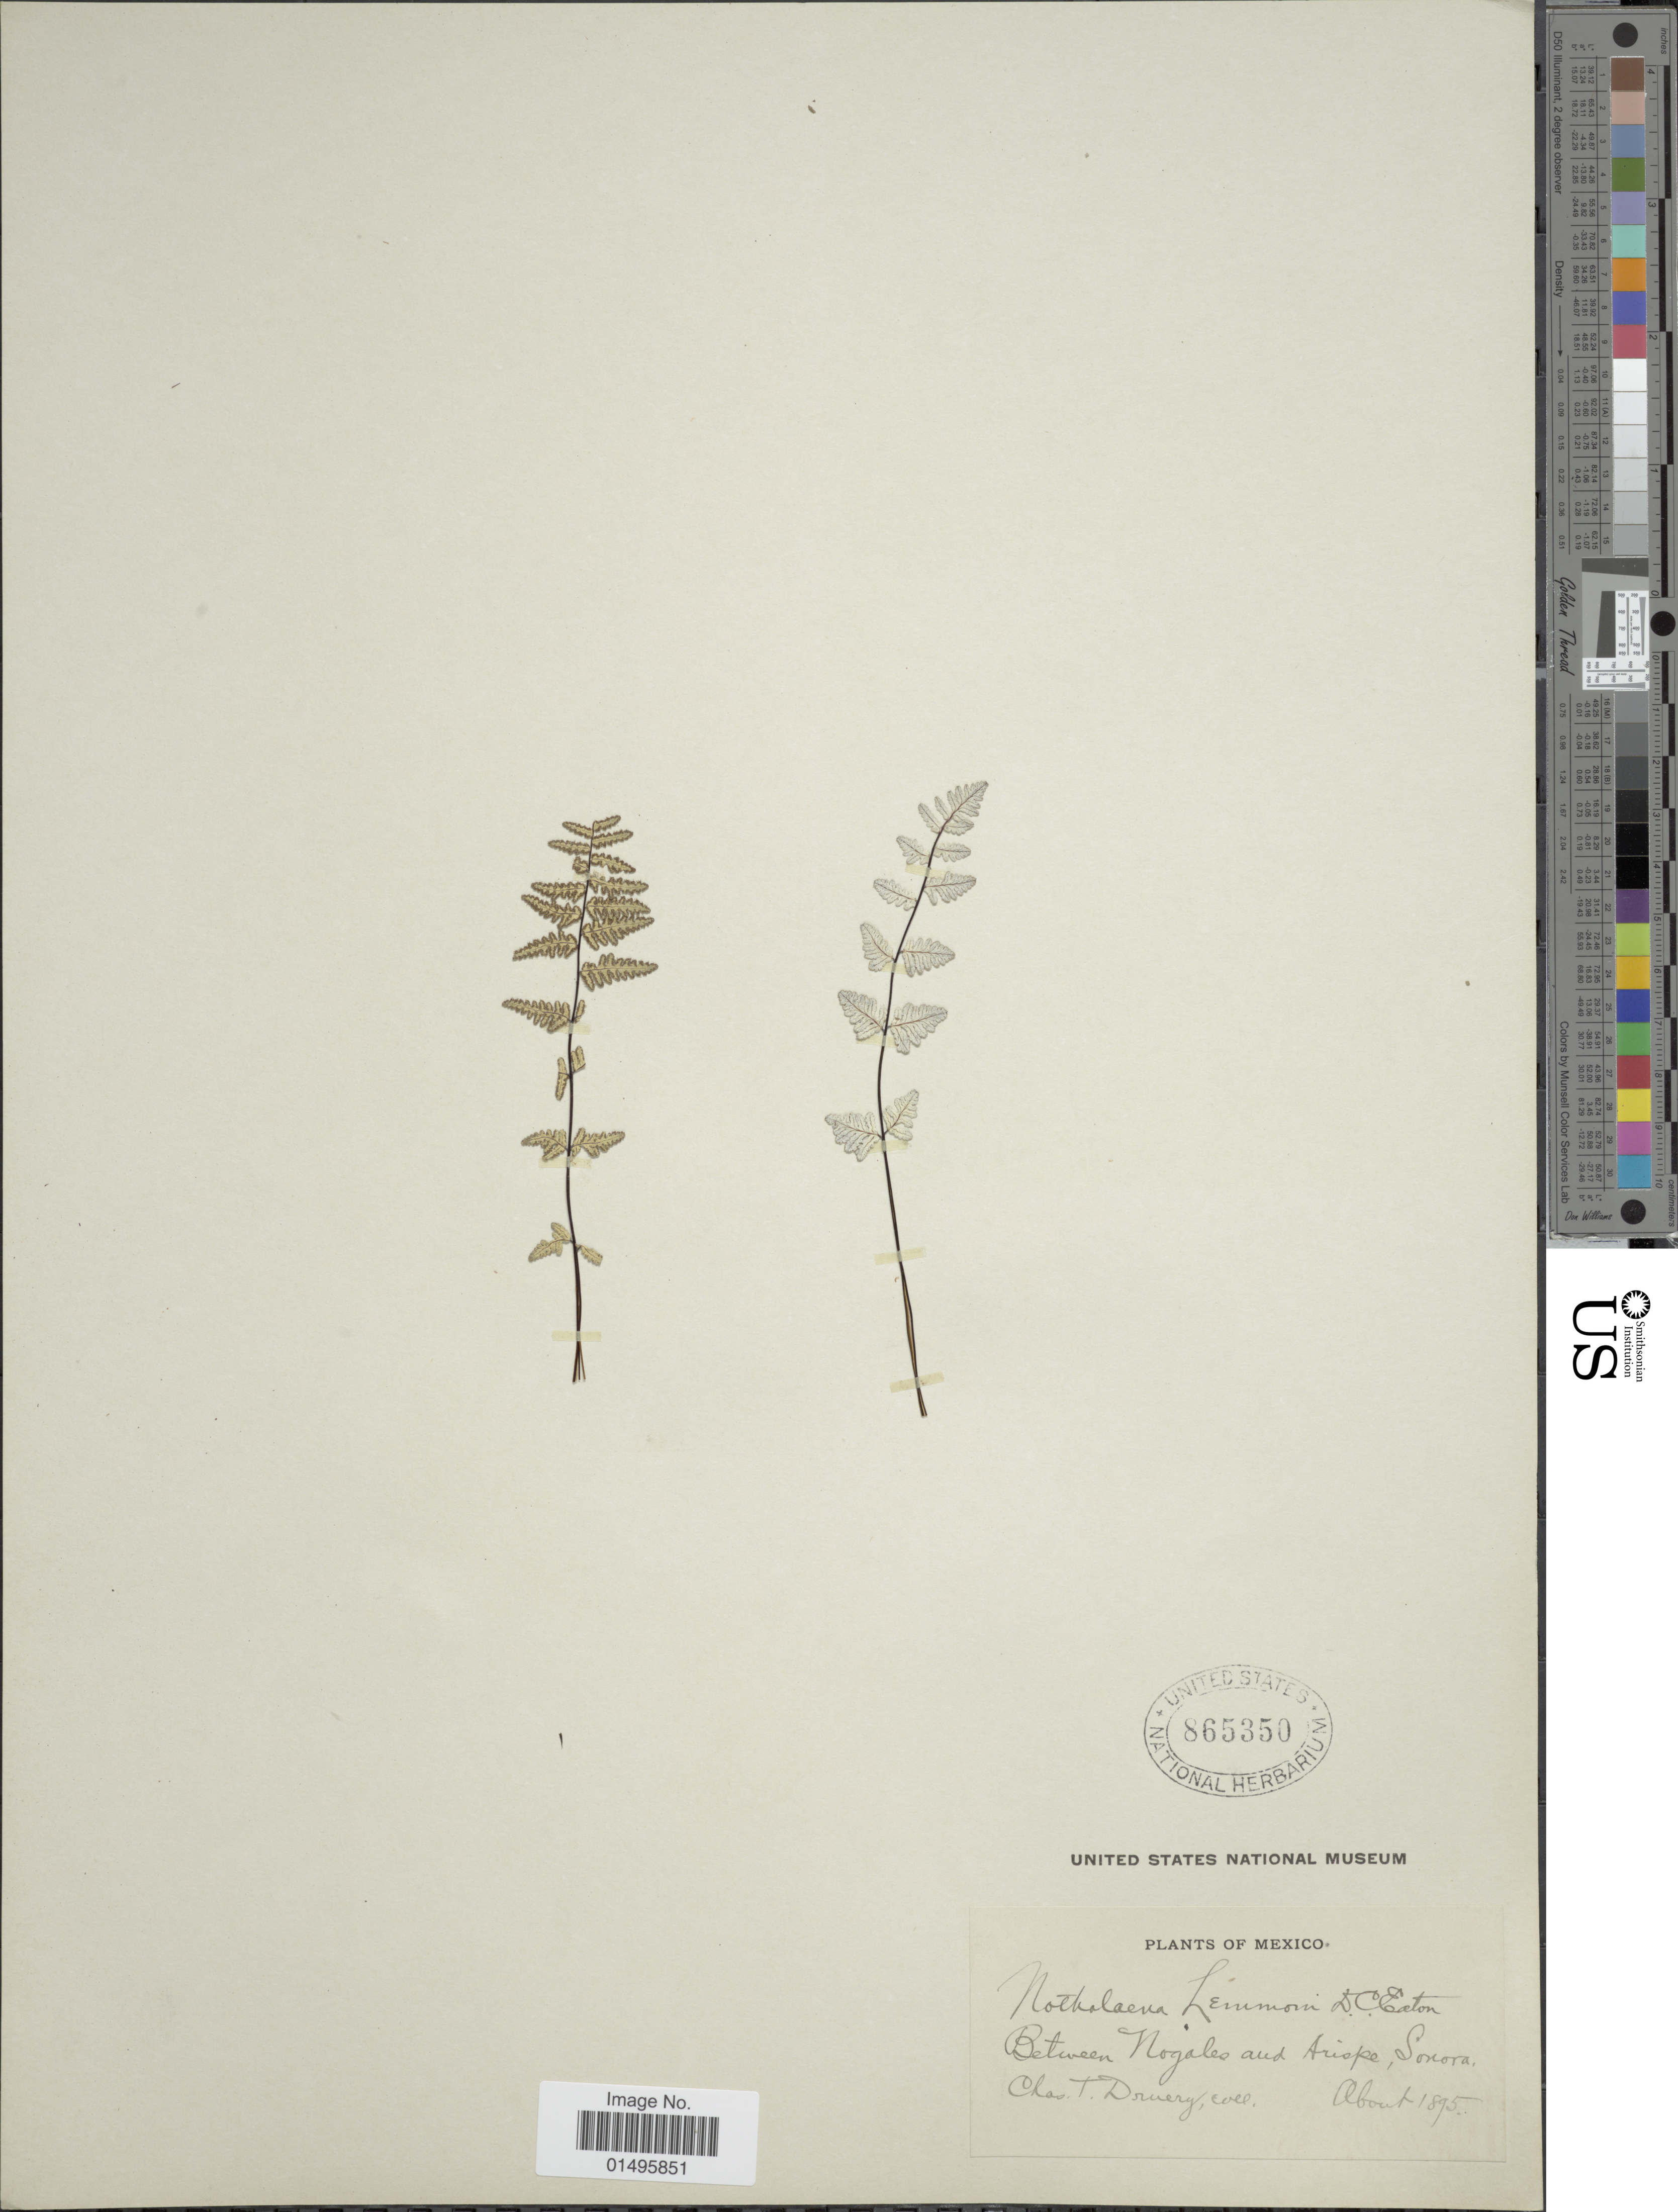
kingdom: Plantae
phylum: Tracheophyta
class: Polypodiopsida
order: Polypodiales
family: Pteridaceae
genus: Notholaena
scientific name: Notholaena lemmonii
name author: D.C. Eaton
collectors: C. Druery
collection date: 1895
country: Mexico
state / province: Sonora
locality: Mexico, between Nogales and Arispe.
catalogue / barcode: US 865350